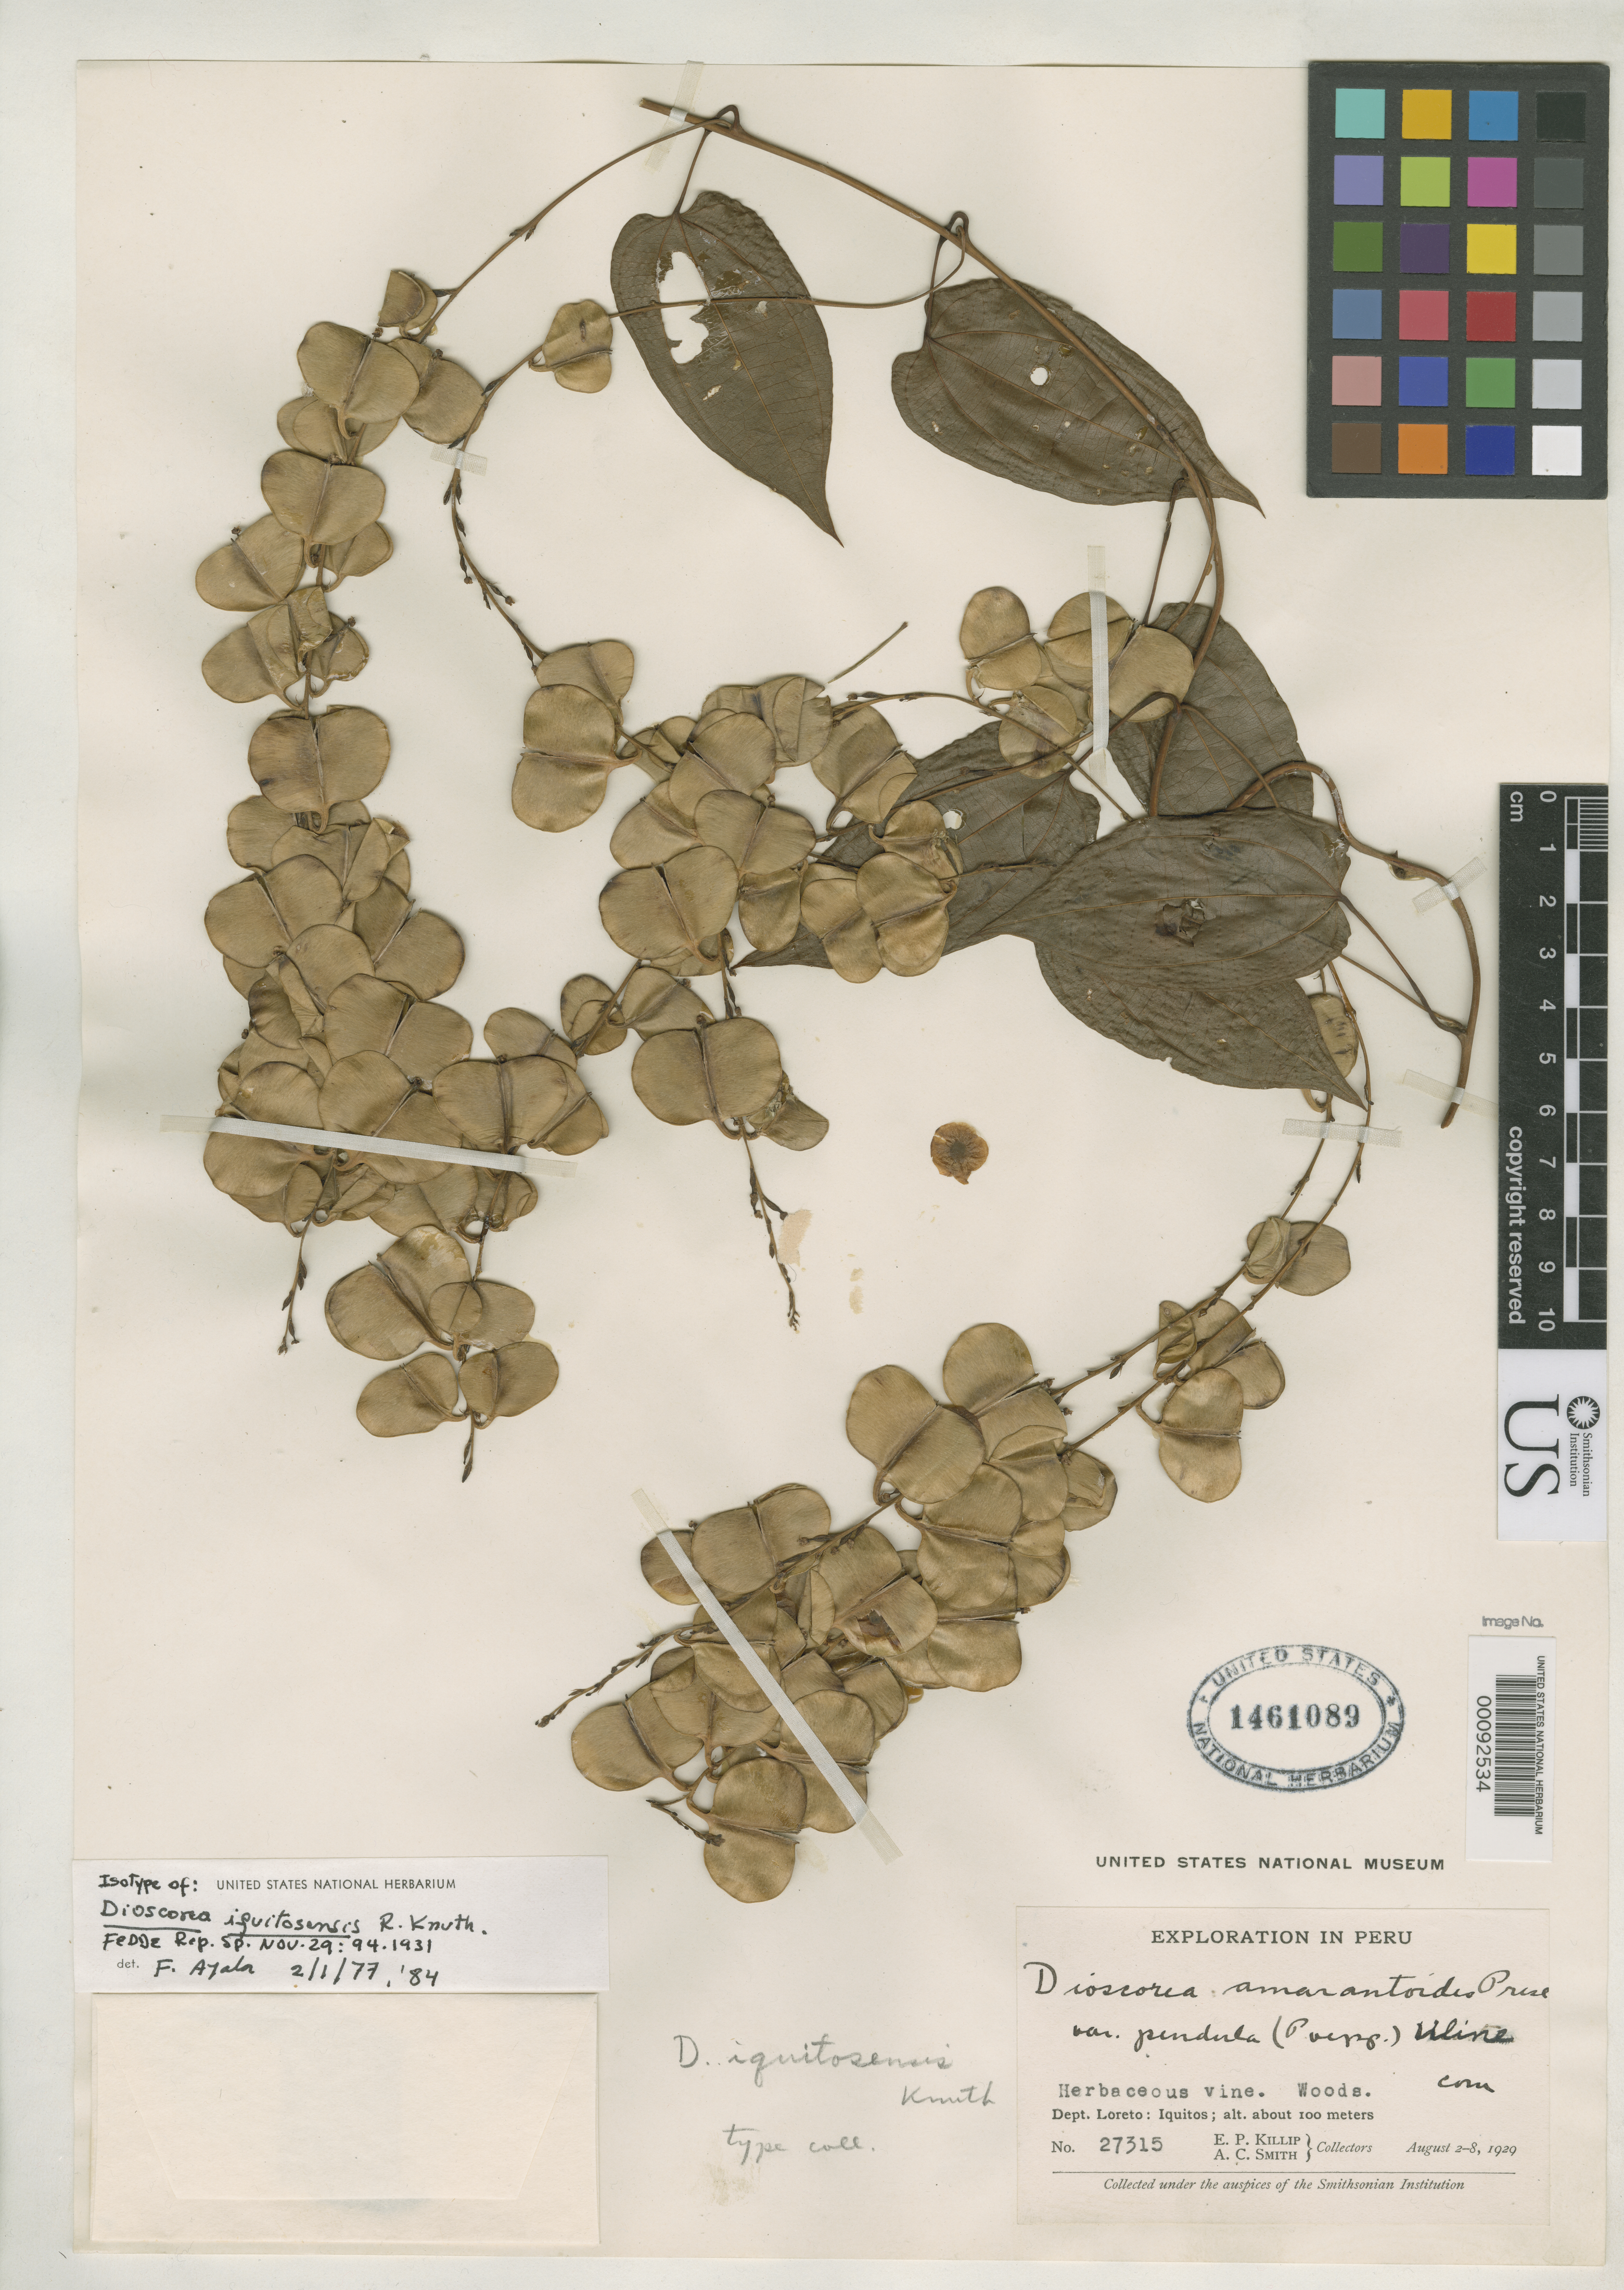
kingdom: Plantae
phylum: Tracheophyta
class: Liliopsida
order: Dioscoreales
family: Dioscoreaceae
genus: Dioscorea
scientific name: Dioscorea iquitosensis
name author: R. Knuth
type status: Isotype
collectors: E. P. Killip & A. C. Smith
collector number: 27315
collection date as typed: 02 Aug 1929 to 08 Aug 1929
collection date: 1929-08-02/1929-08-08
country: Peru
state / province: Loreto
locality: Iquitos.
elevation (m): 100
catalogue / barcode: US 1461089